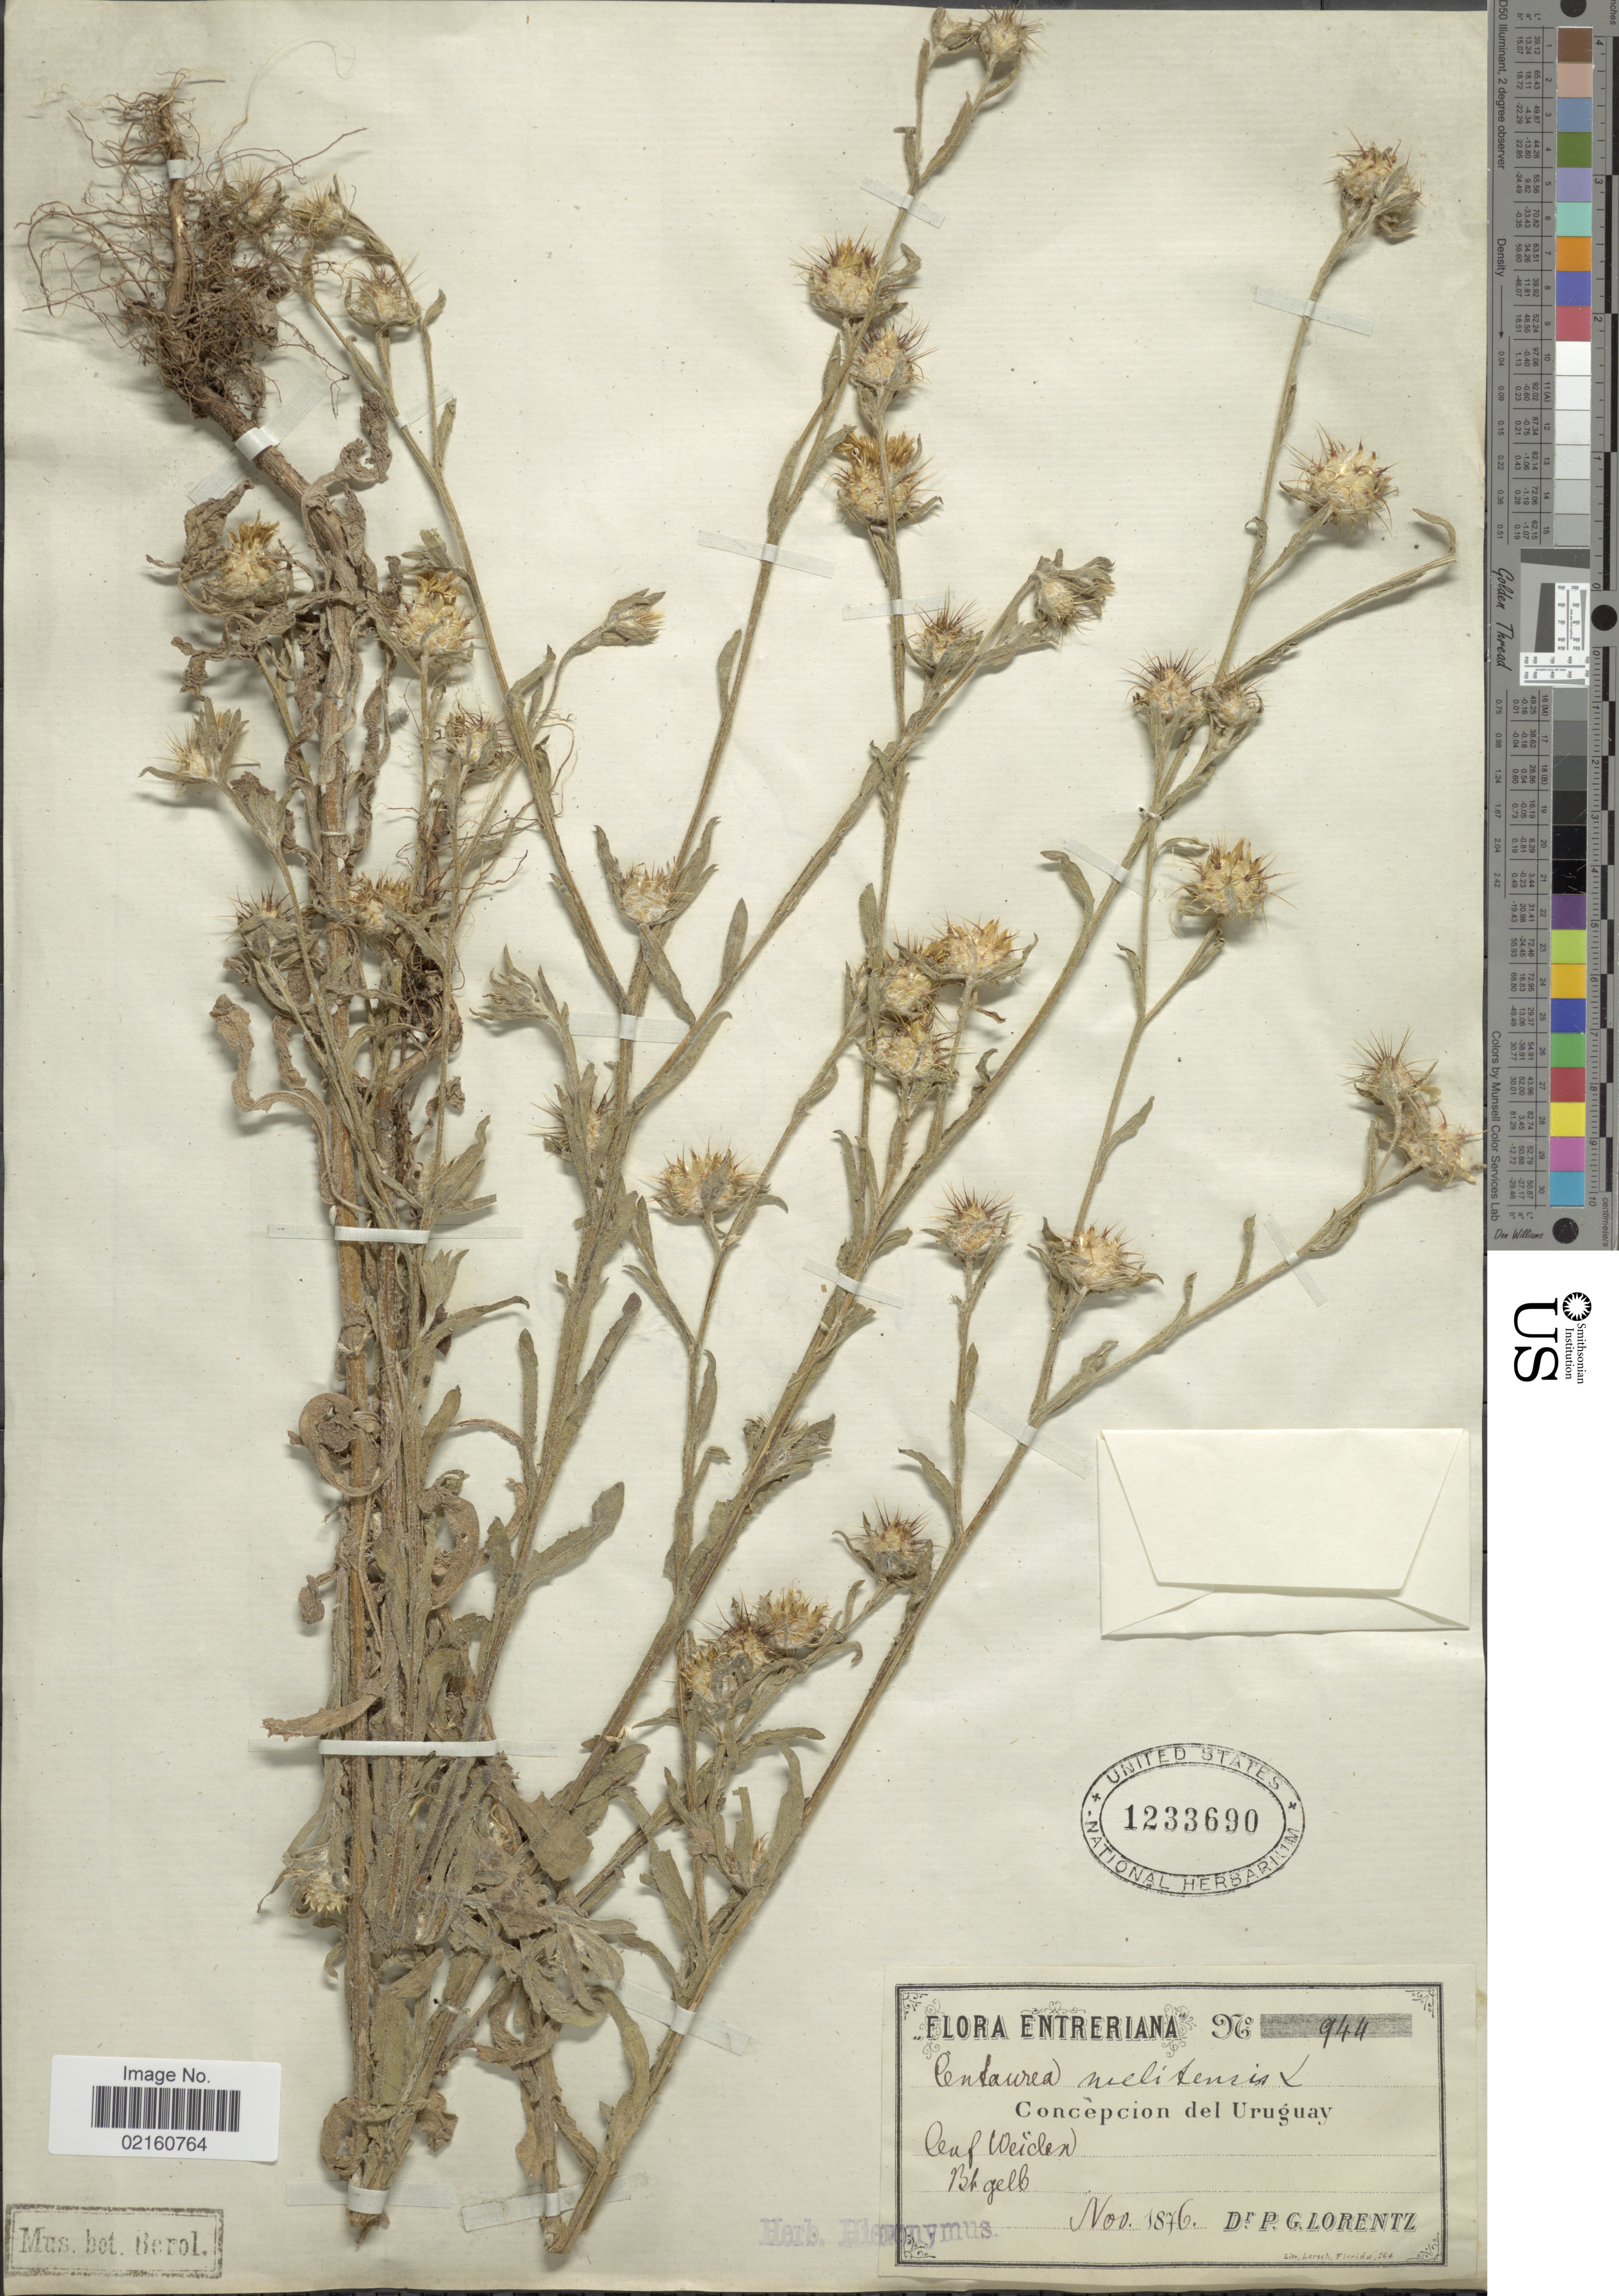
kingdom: Plantae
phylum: Tracheophyta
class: Magnoliopsida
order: Asterales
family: Asteraceae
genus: Centaurea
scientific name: Centaurea melitensis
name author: L.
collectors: P. G. Lorentz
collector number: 944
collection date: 1876-11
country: Uruguay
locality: Entreriana, Concepcion del Uruguay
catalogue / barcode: US 1233690